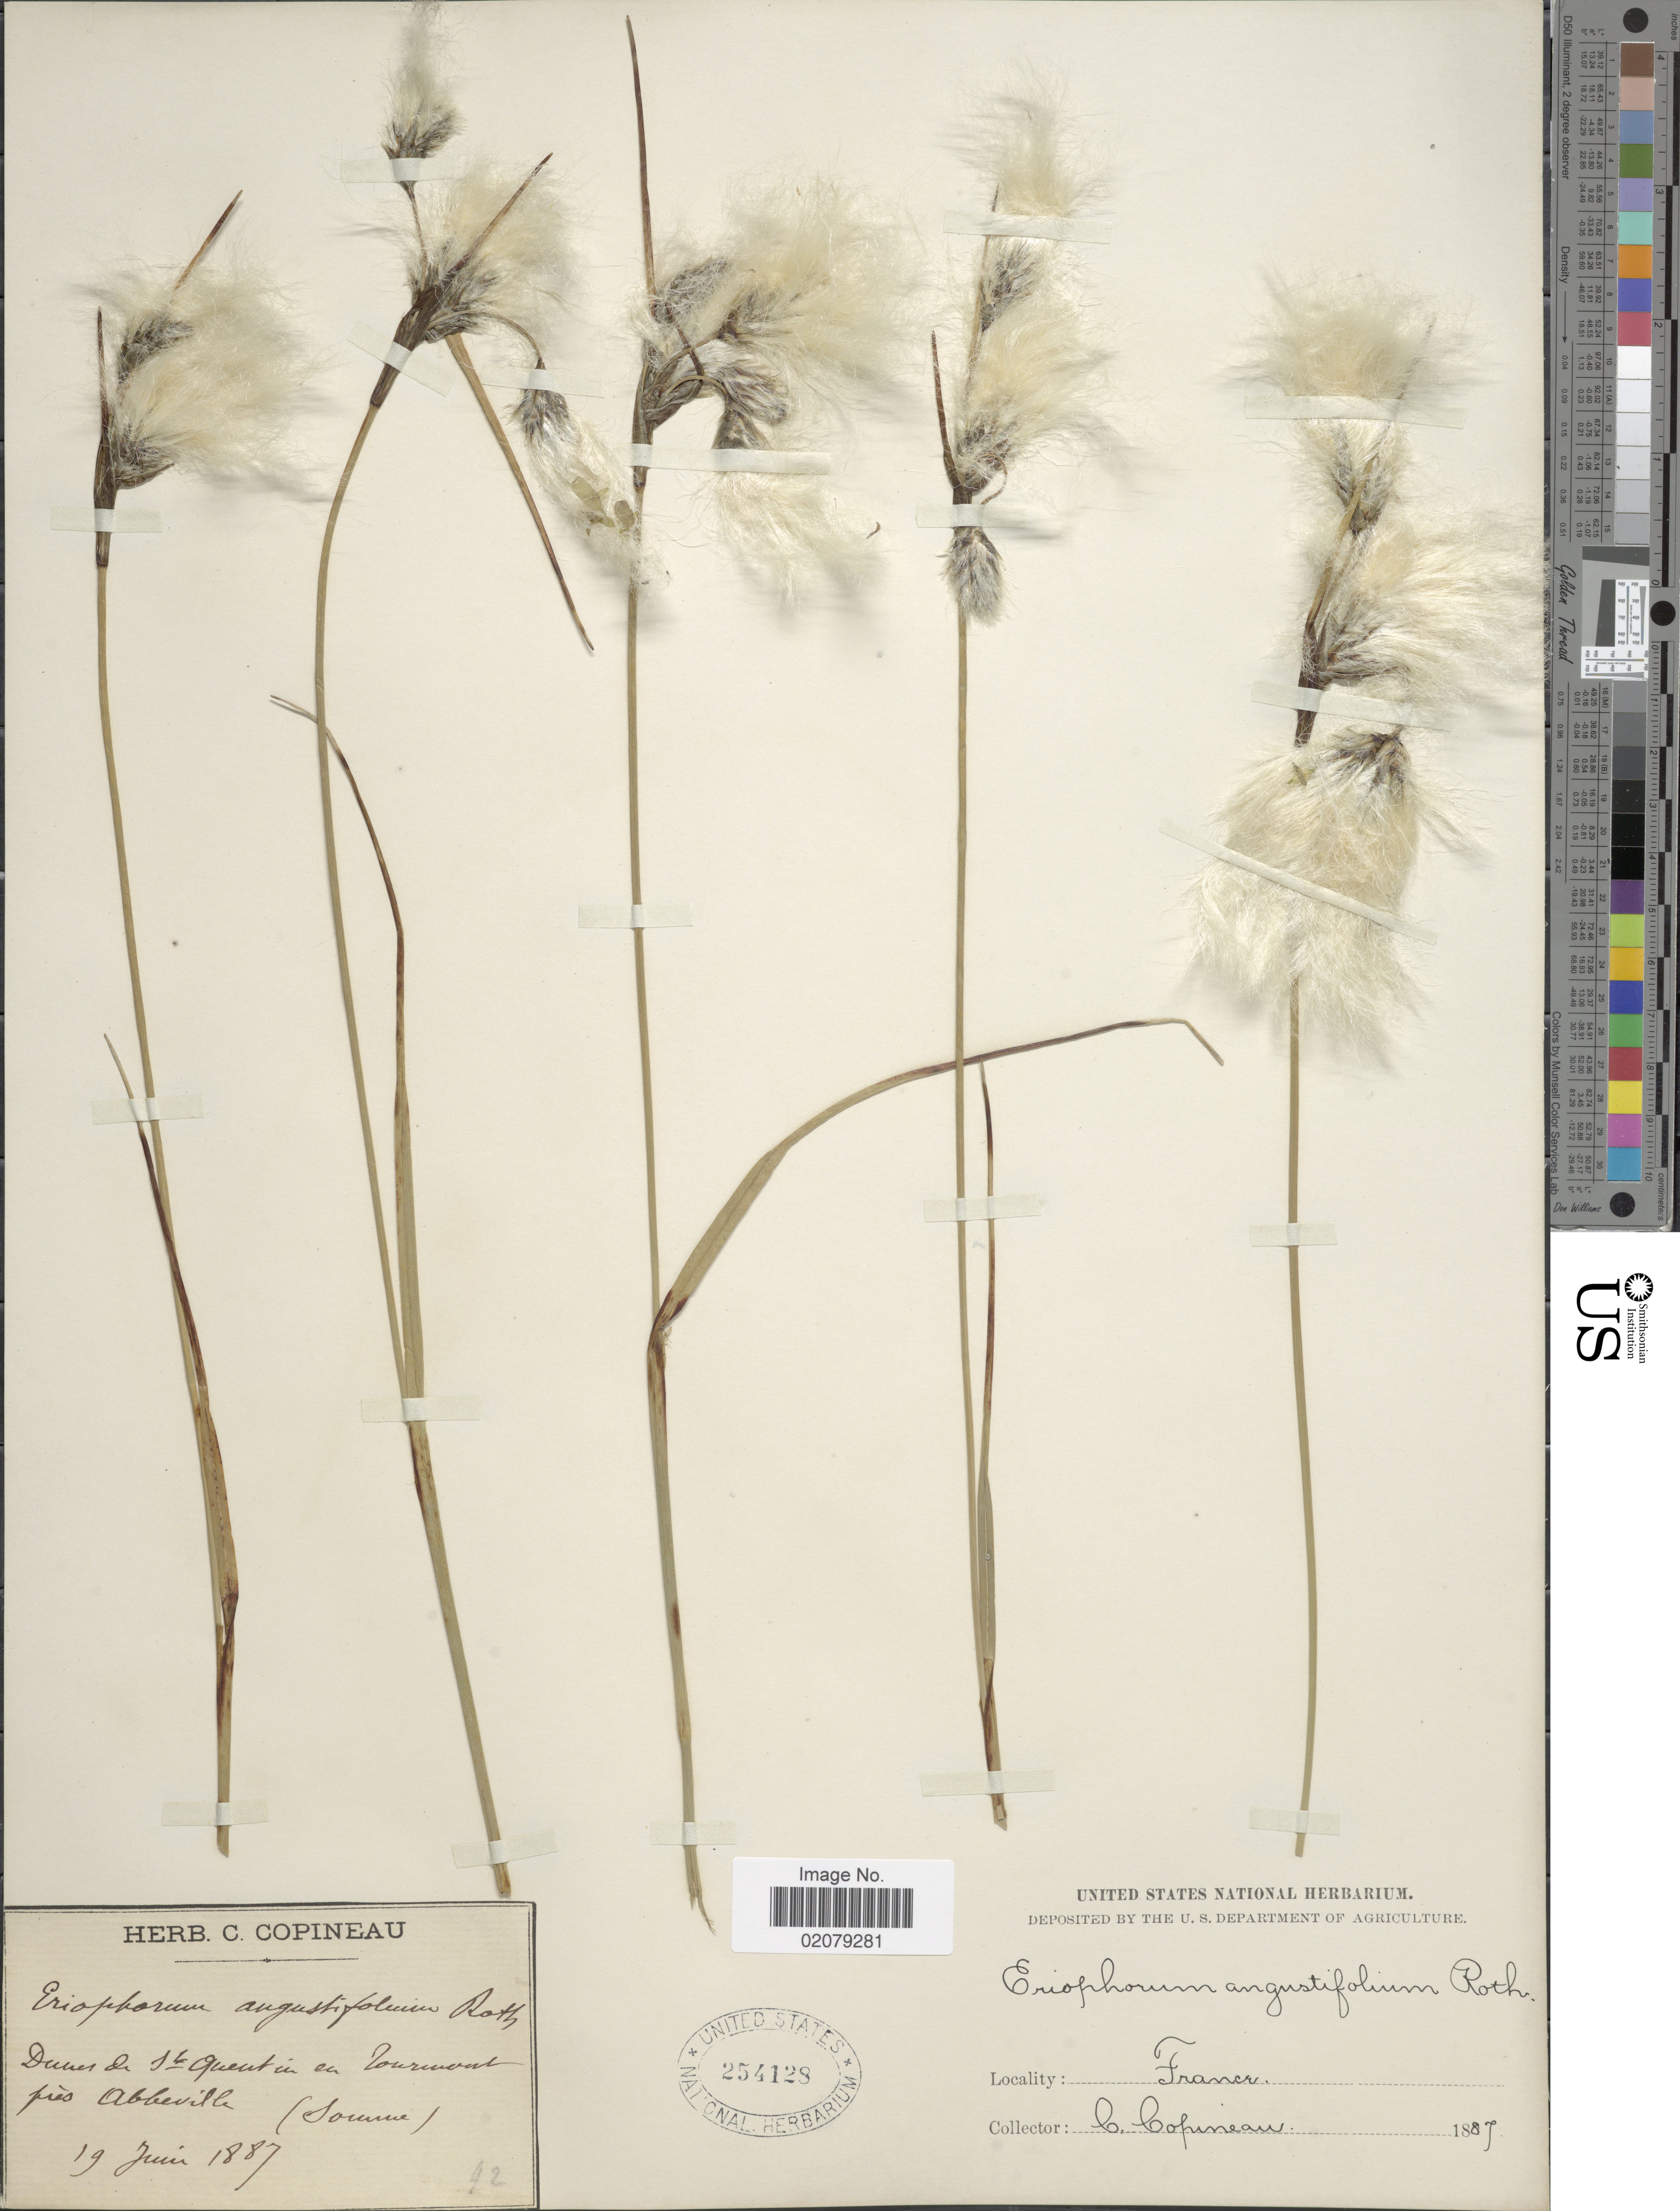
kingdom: Plantae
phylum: Tracheophyta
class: Liliopsida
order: Poales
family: Cyperaceae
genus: Eriophorum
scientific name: Eriophorum angustifolium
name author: Honck.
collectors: C. Copineau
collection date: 1887-06-19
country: France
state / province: Hauts-de-France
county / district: Somme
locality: Dunes de St. Quentin en Tourmont près Abbeville (Somme) [Dunes of Saint-Quentin-en-Tourmont near Abbeville (Somme)]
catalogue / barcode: US 254128